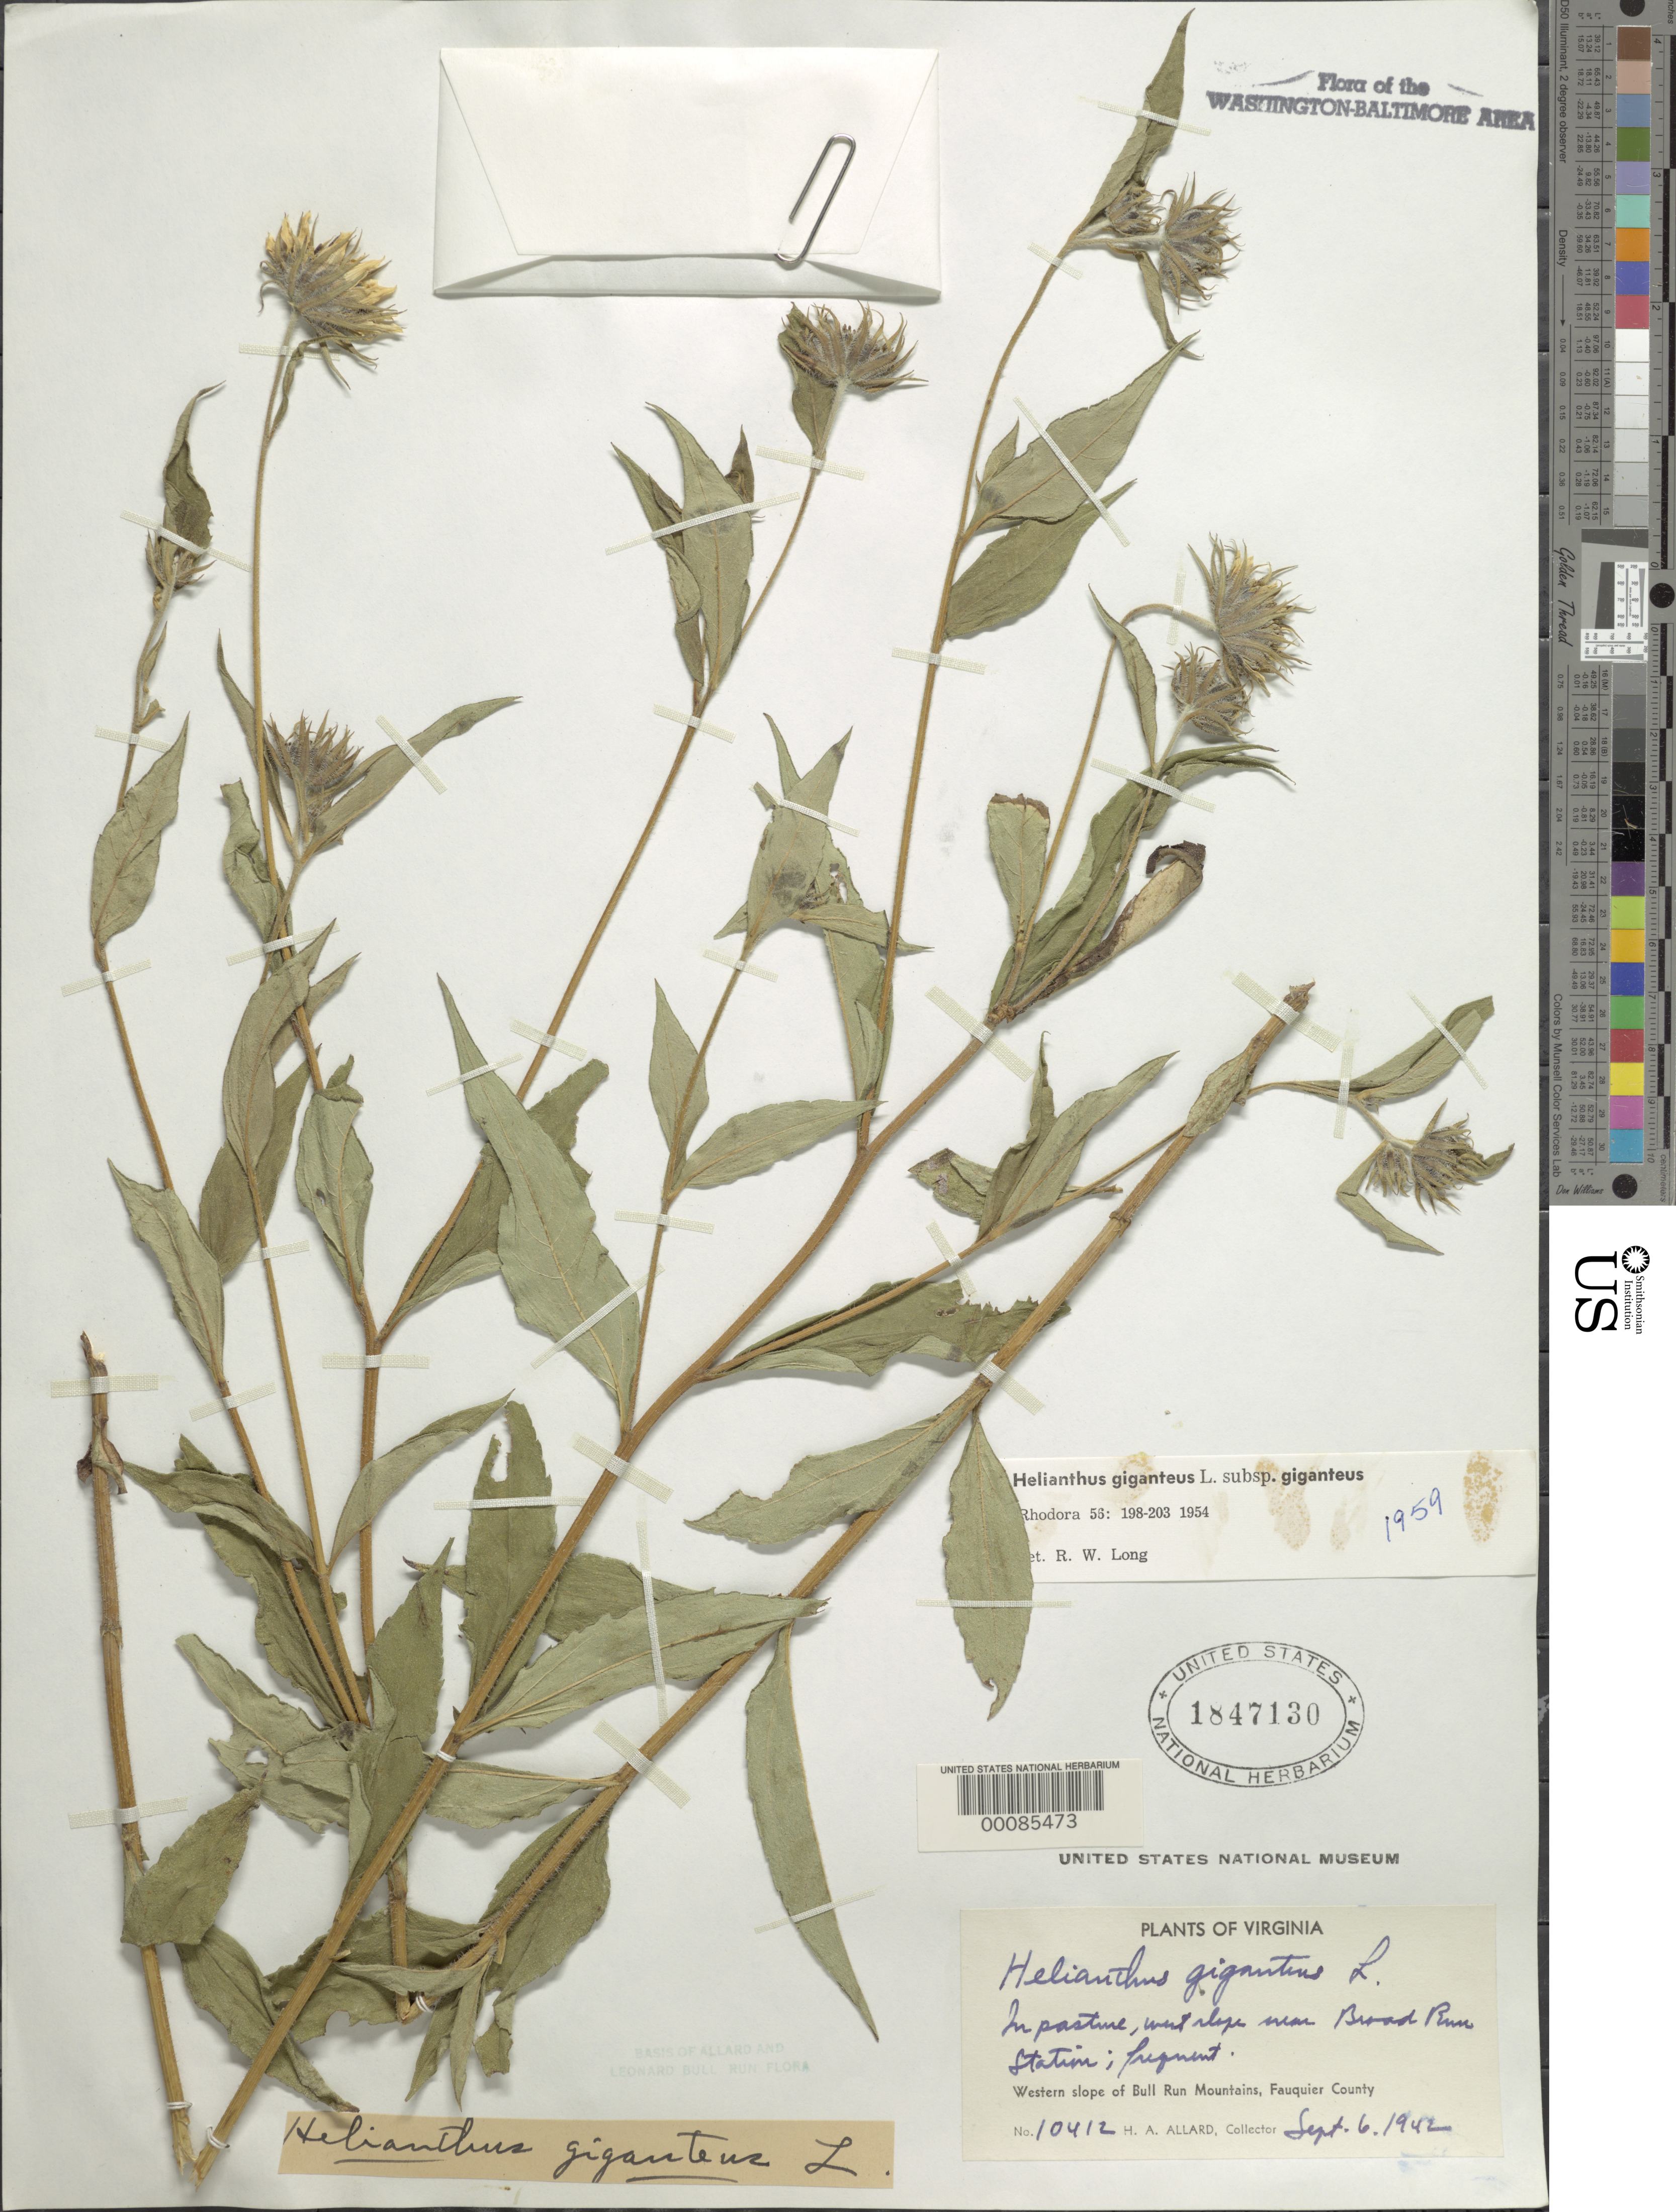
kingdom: Plantae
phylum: Tracheophyta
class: Magnoliopsida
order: Asterales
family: Asteraceae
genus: Helianthus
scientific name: Helianthus giganteus var. giganteus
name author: L.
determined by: Long, R. W.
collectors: H. A. Allard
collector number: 10412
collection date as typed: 06 Sep 1942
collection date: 1942-09-06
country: United States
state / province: Virginia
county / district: Fauquier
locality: Near Broad Run Station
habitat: Pasture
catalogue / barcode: US 1847130